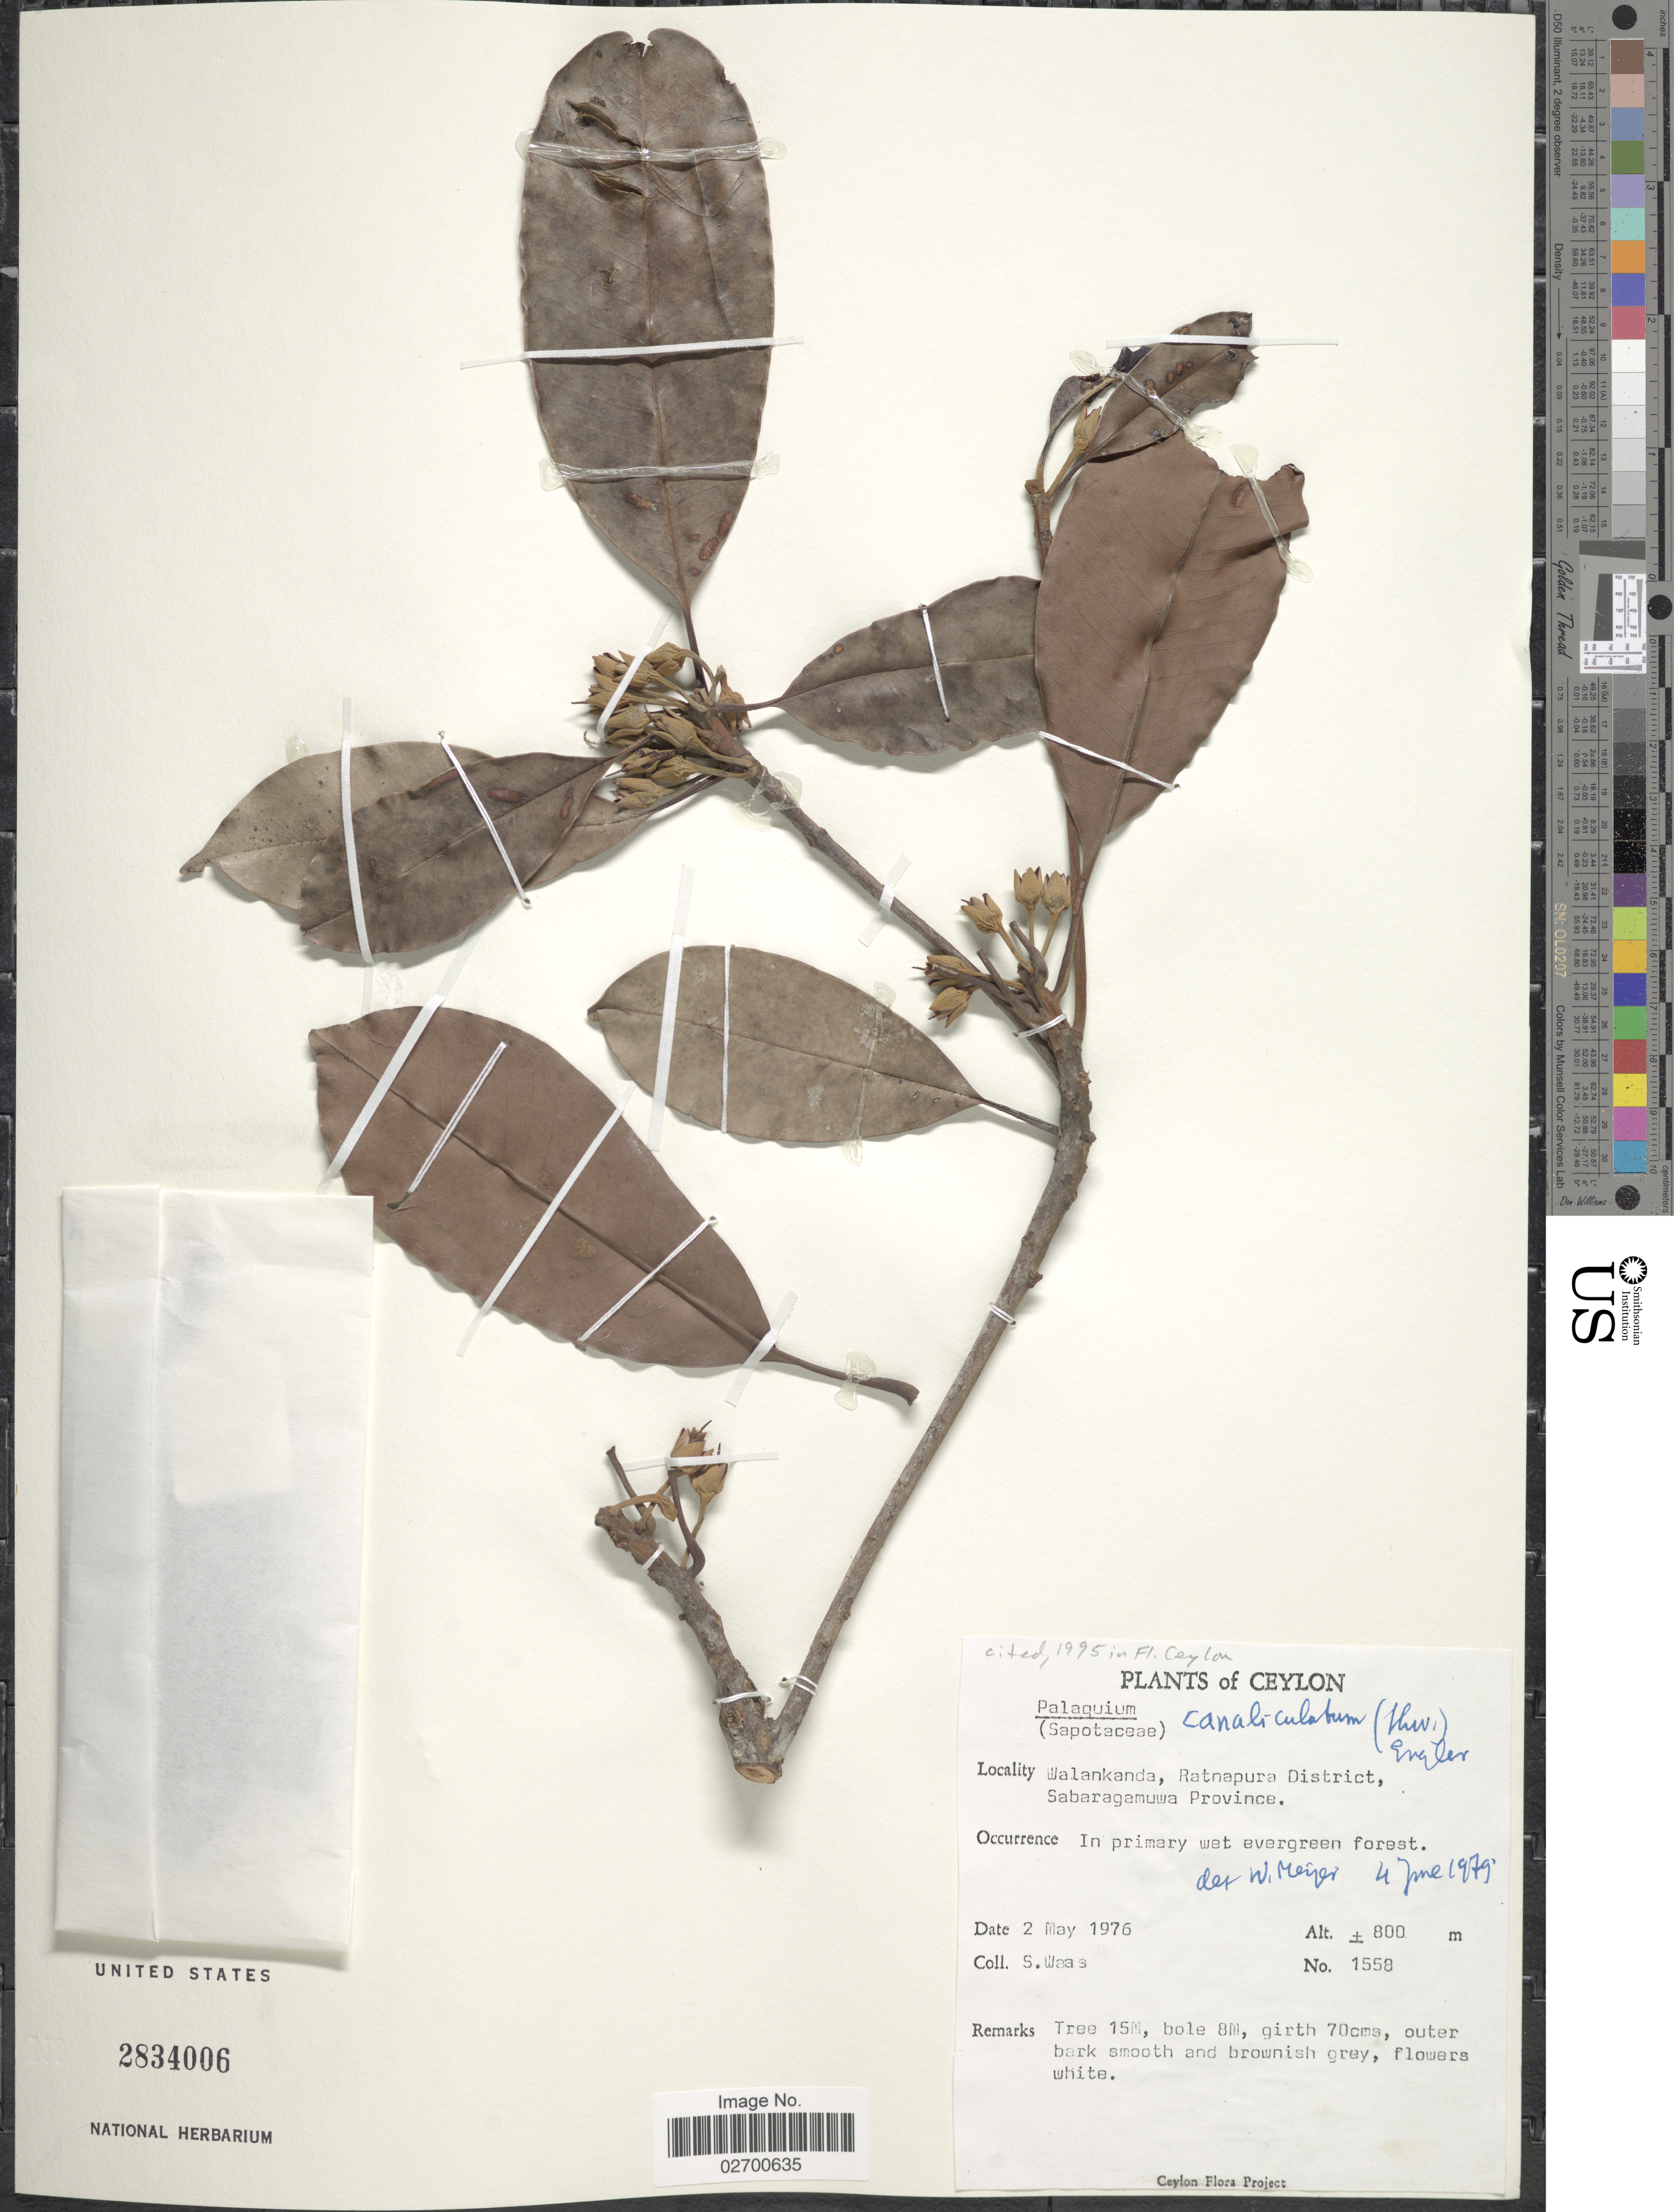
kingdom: Plantae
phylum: Tracheophyta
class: Magnoliopsida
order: Ericales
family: Sapotaceae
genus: Palaquium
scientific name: Palaquium canaliculatum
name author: (Thwaites) Engl.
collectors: S. Waas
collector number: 1558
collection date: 1976-05-02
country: Sri Lanka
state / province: Sabaragamuwa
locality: Ceylon, Walankanda, Ratnapura District, Sabaragamuwa Province.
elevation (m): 800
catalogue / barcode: US 2834006